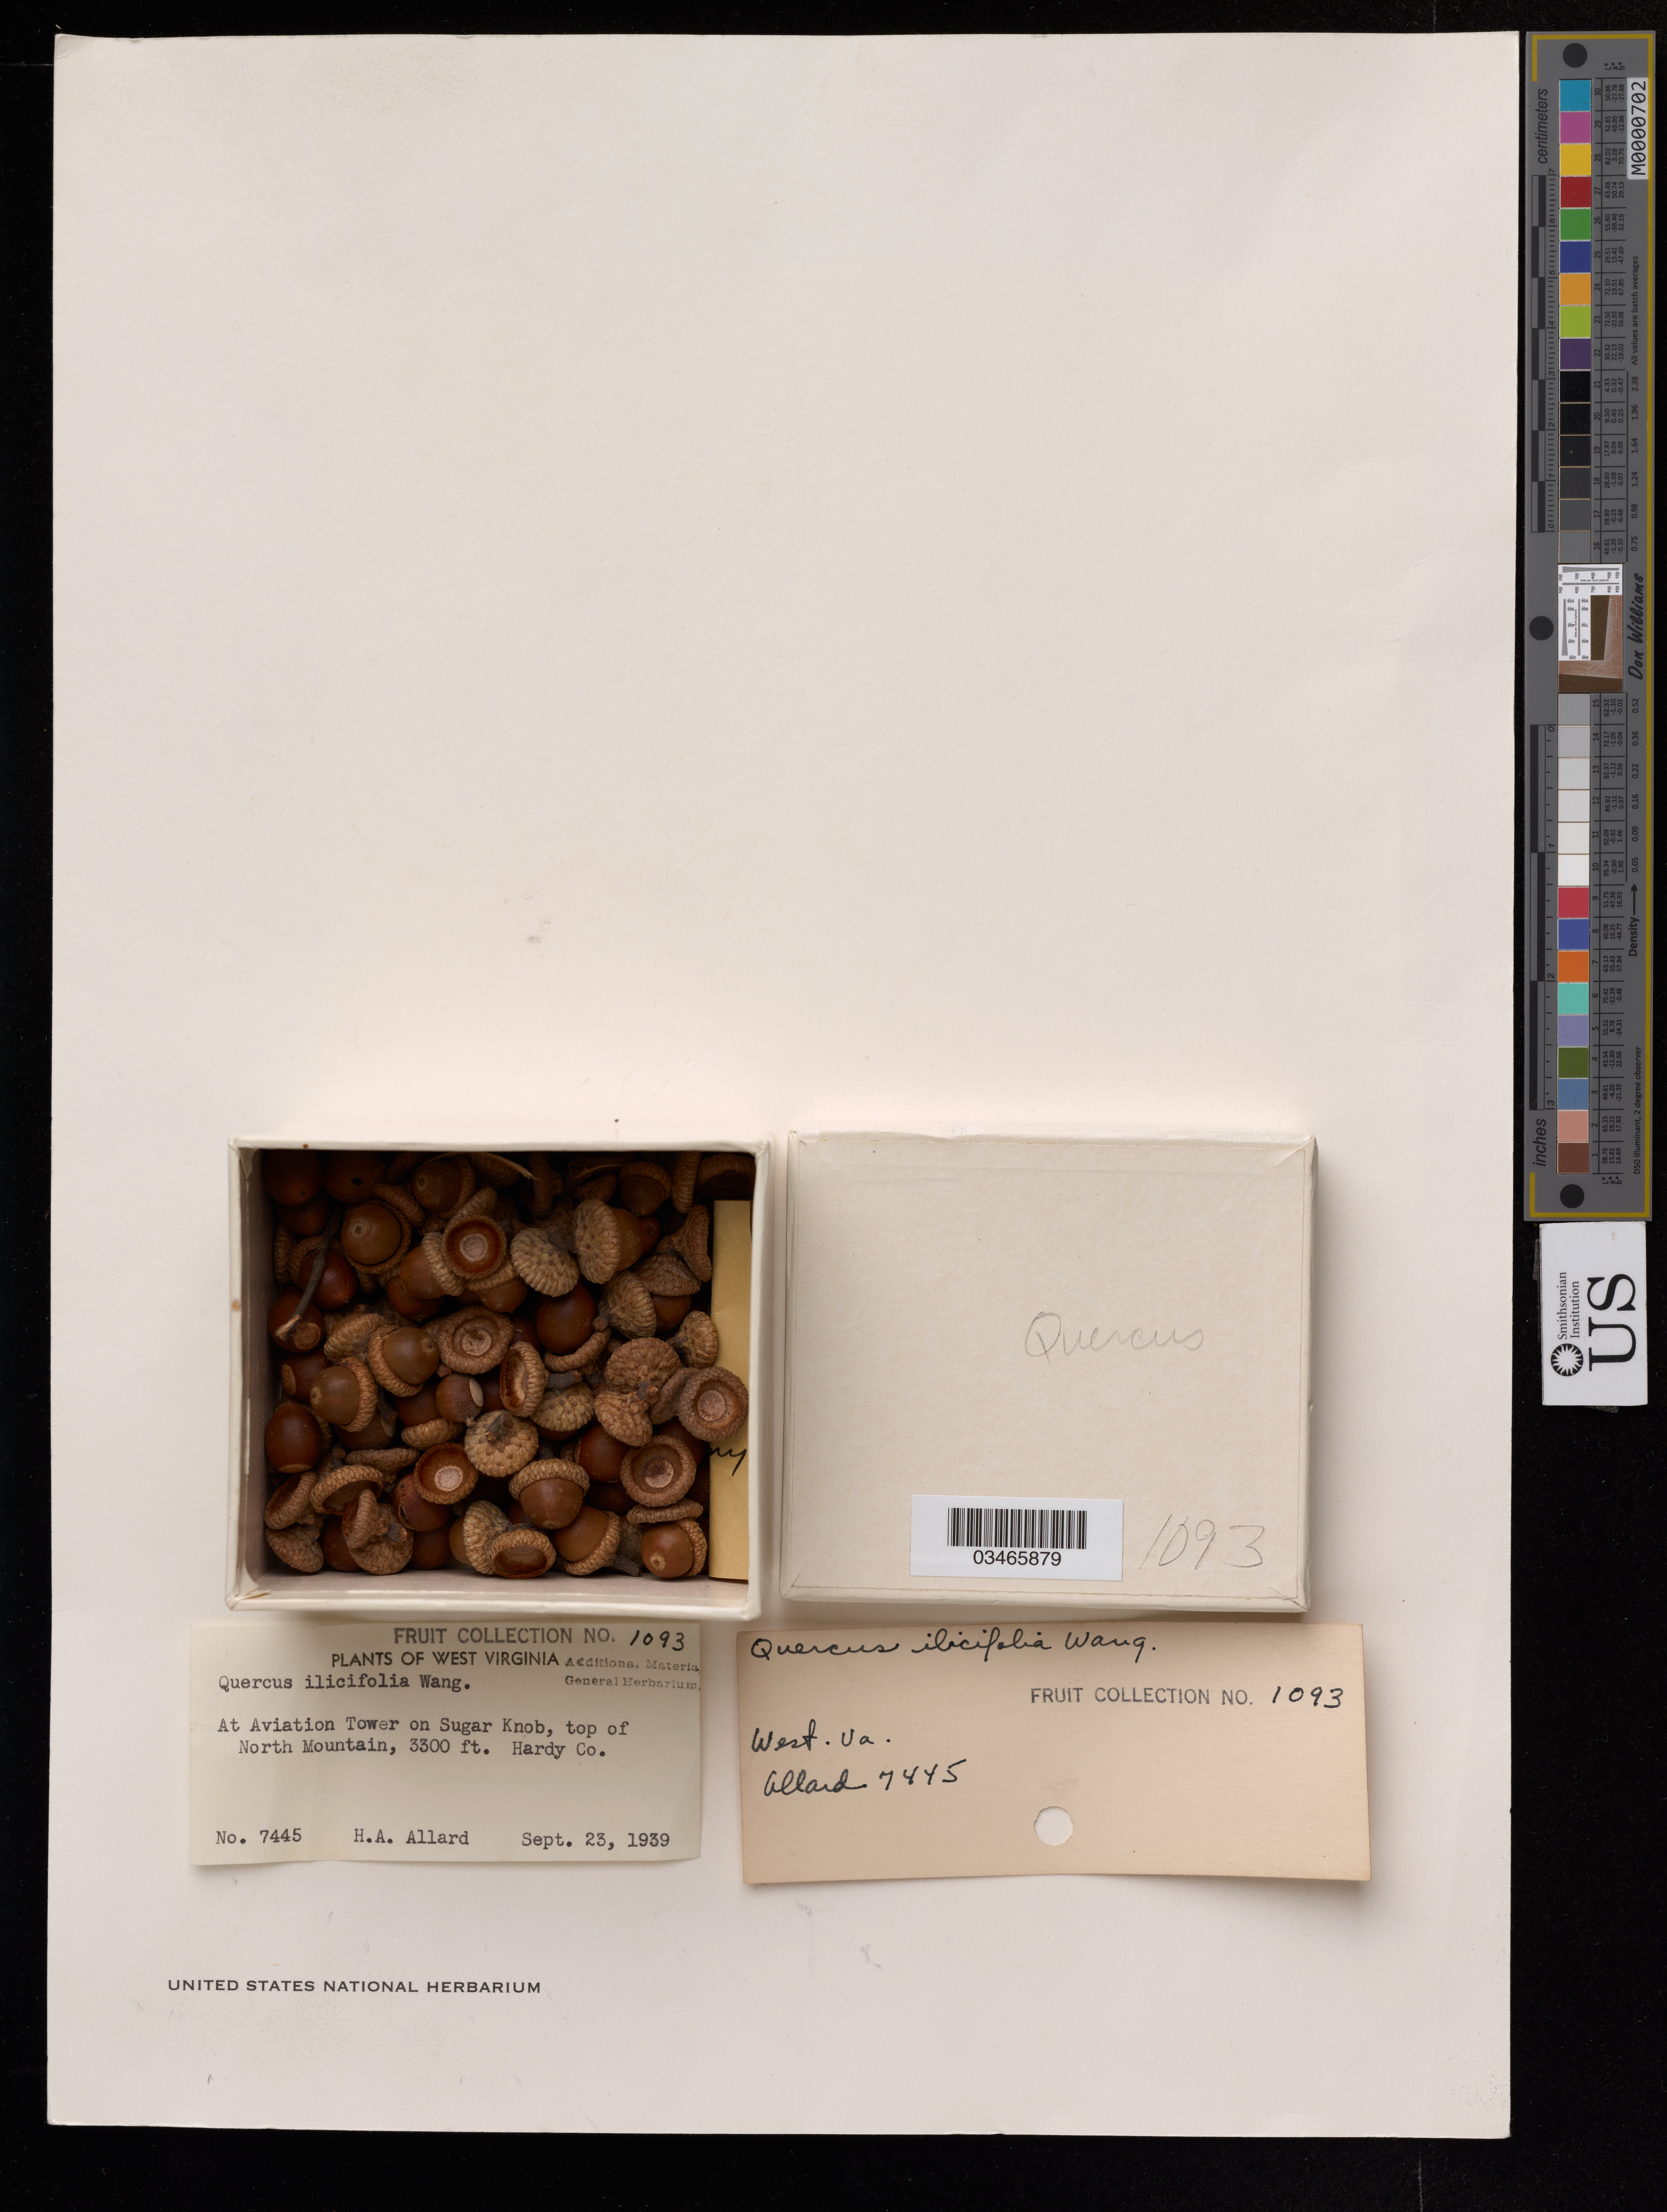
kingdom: Plantae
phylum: Tracheophyta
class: Magnoliopsida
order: Fagales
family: Fagaceae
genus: Quercus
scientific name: Quercus ilicifolia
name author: Wangenh.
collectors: H. A. Allard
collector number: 7445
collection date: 1939-09-23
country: United States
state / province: West Virginia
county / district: Hardy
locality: At aviation tower on Sugar Knob, Top of North Mountain. Hardy Co.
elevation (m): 1006